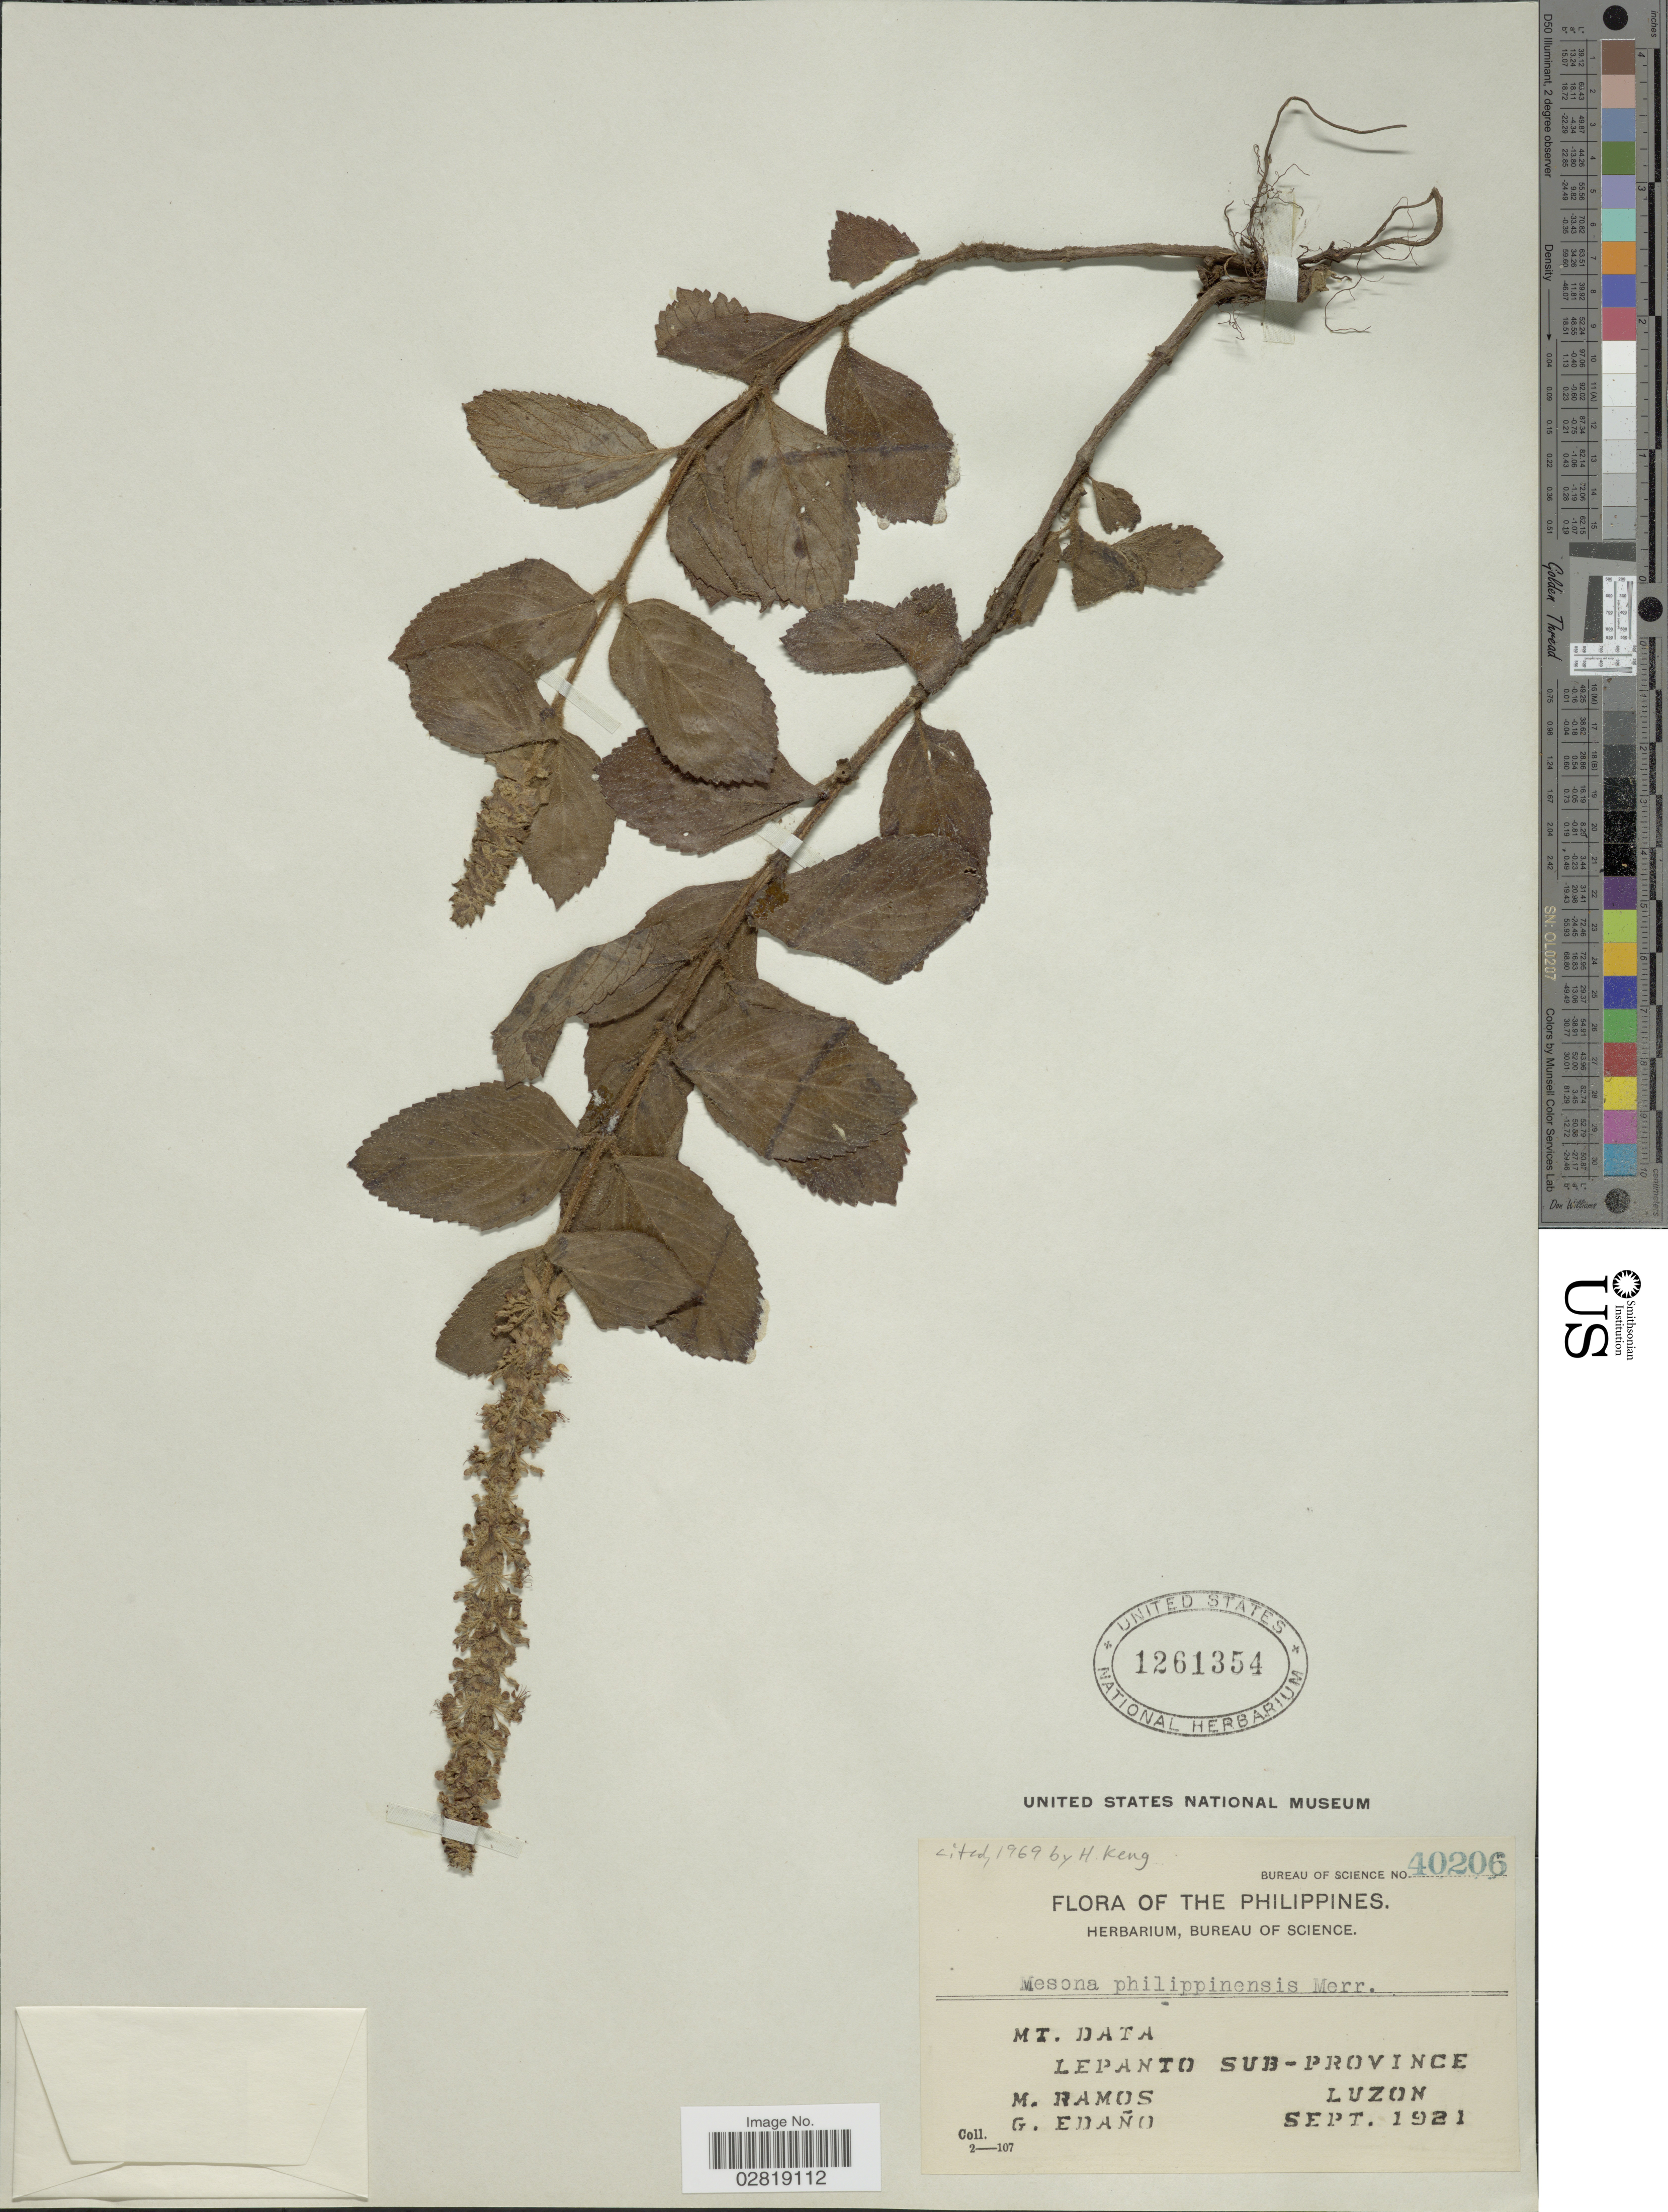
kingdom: Plantae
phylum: Tracheophyta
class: Magnoliopsida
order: Lamiales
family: Lamiaceae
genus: Platostoma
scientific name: Platostoma palustre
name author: (Blume) A.J. Paton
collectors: M. Ramos & G. Edaño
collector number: Bureau of Science 40206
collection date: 1921-09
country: Philippines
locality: Mt. Data, Lepanto Sub-Province, Luzon.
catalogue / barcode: US 1261354